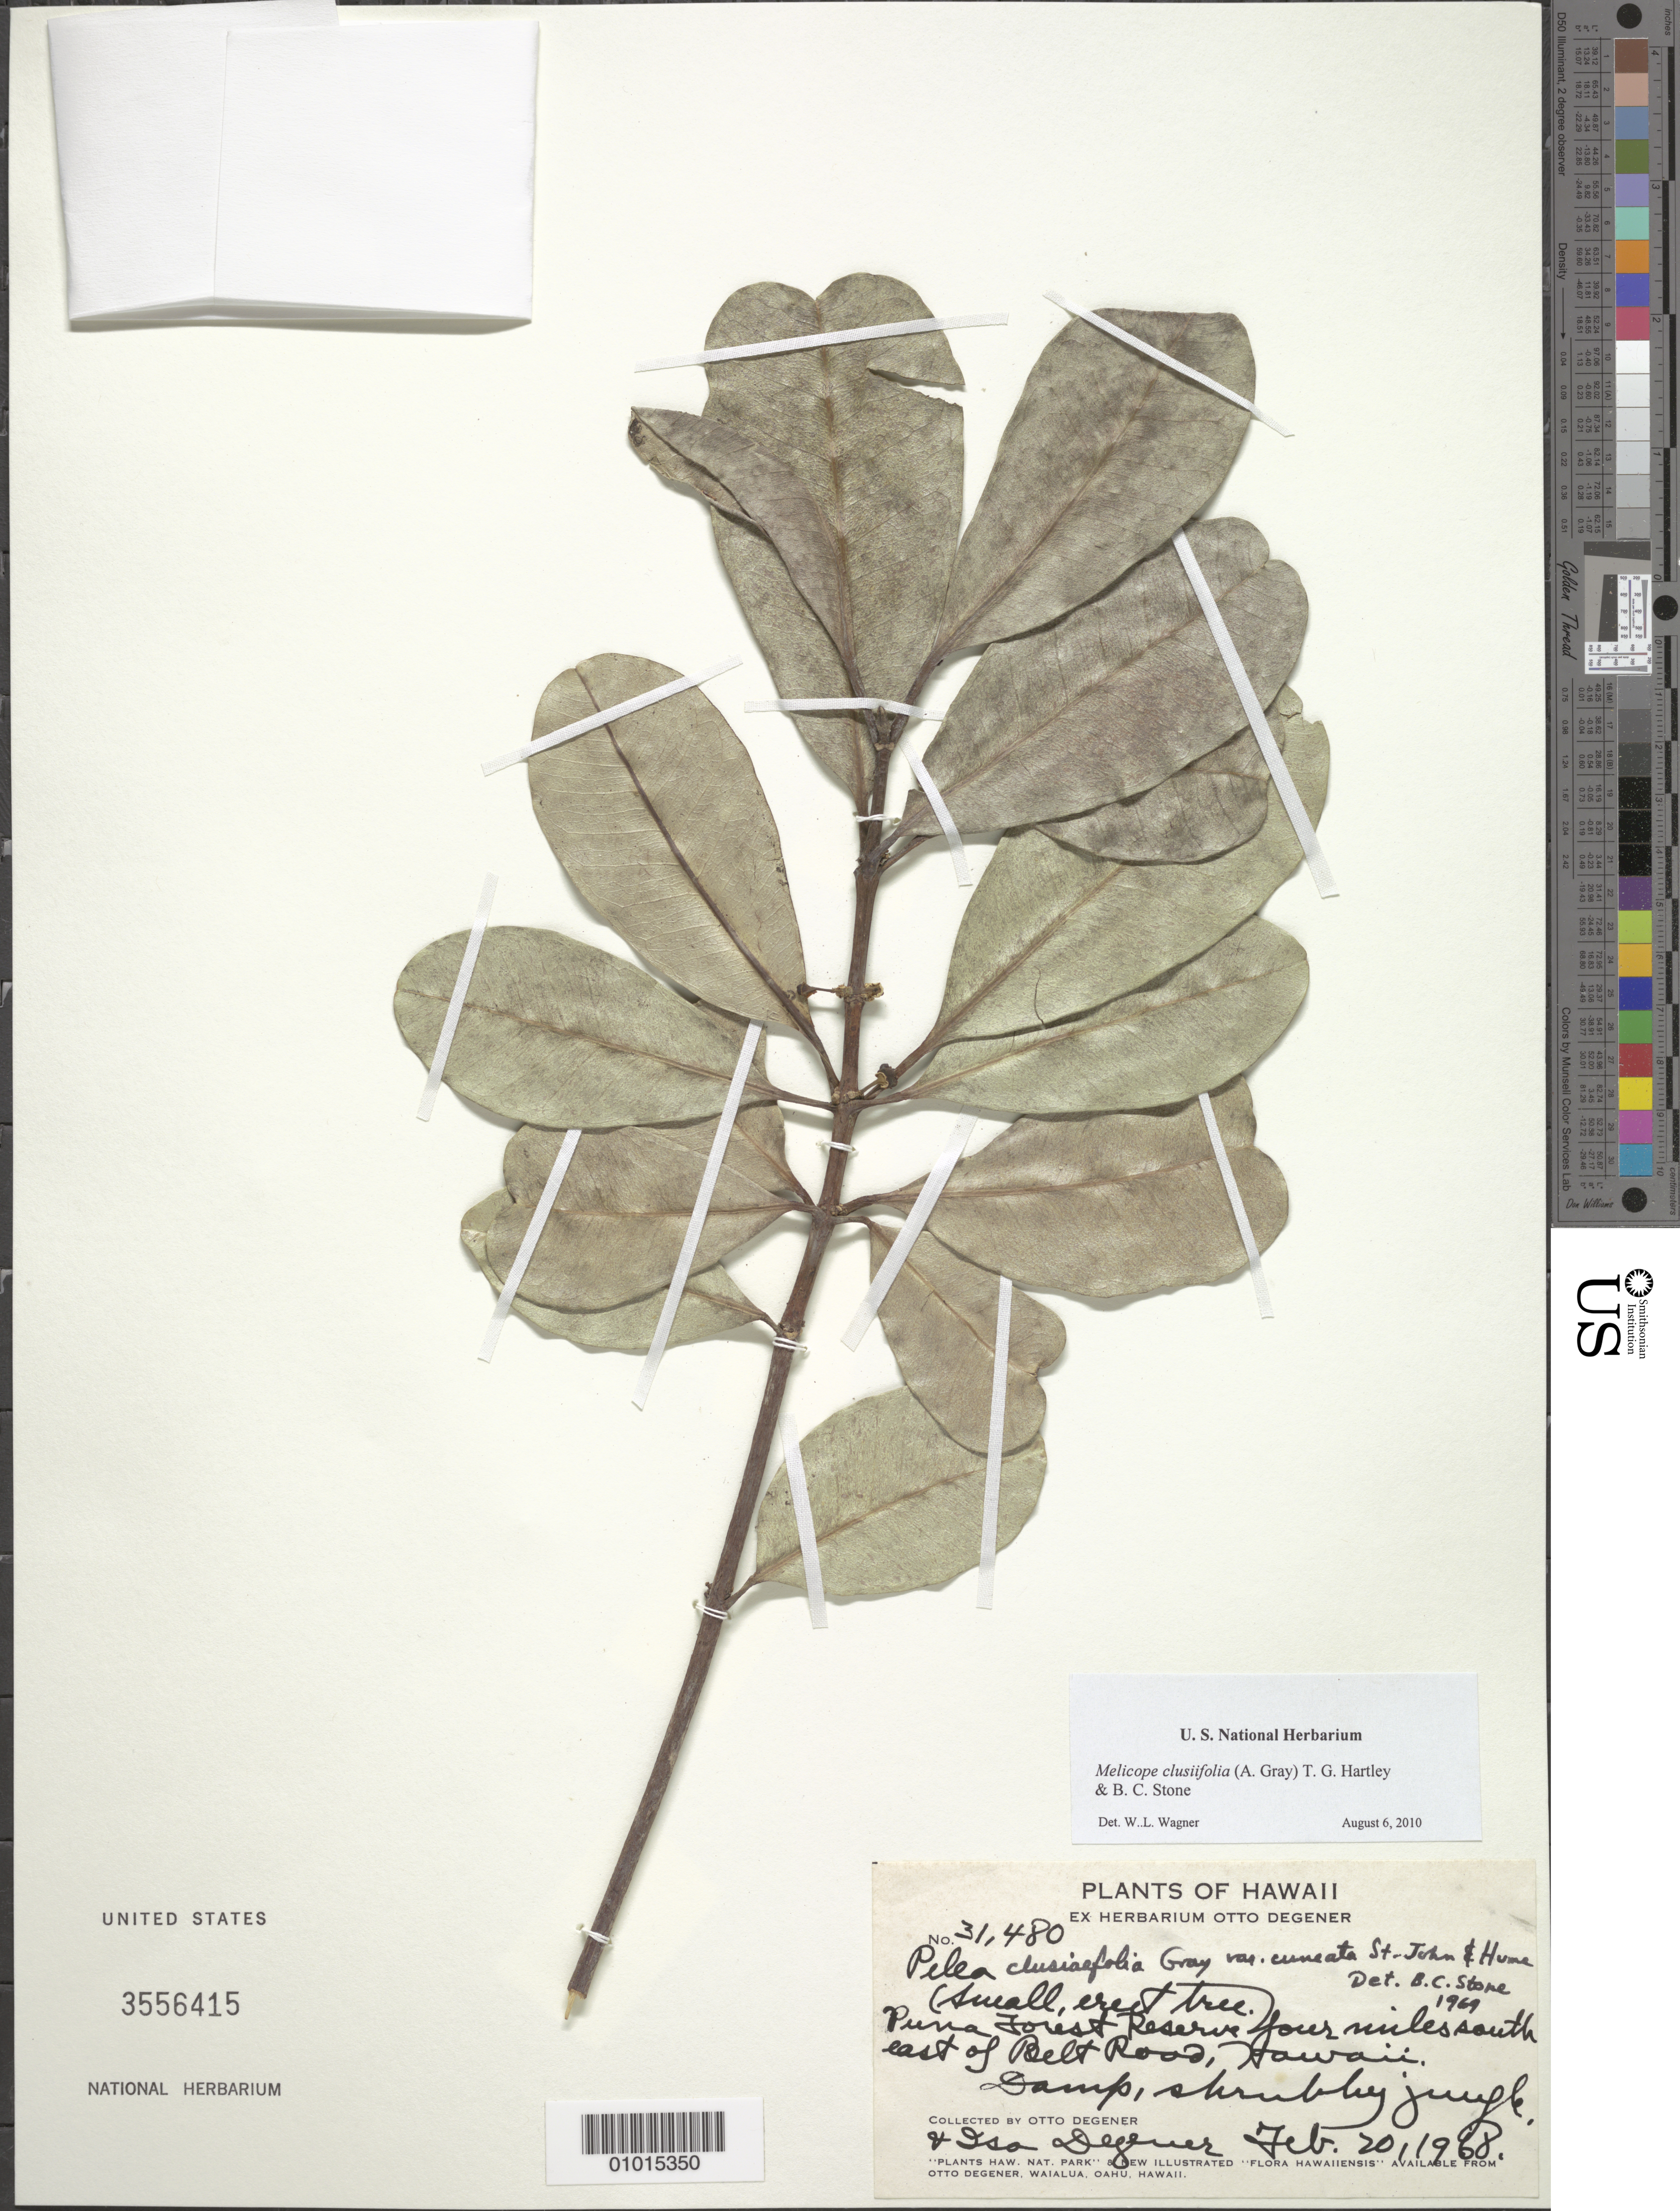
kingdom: Plantae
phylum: Tracheophyta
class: Magnoliopsida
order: Sapindales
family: Rutaceae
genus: Melicope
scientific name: Melicope clusiifolia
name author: (A. Gray) T.G. Hartley & B.C. Stone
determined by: Wagner, W. L., (BOT), Smithsonian Institution - National Museum of Natural History (UNITED STATES)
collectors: O. Degener & I. Degener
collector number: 31480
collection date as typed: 20 Feb 1968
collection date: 1968-02-20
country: United States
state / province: Hawaii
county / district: Hawaii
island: Hawaii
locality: Puna Forest Reserve, 4 miles SE of Belt Rood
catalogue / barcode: US 3556415